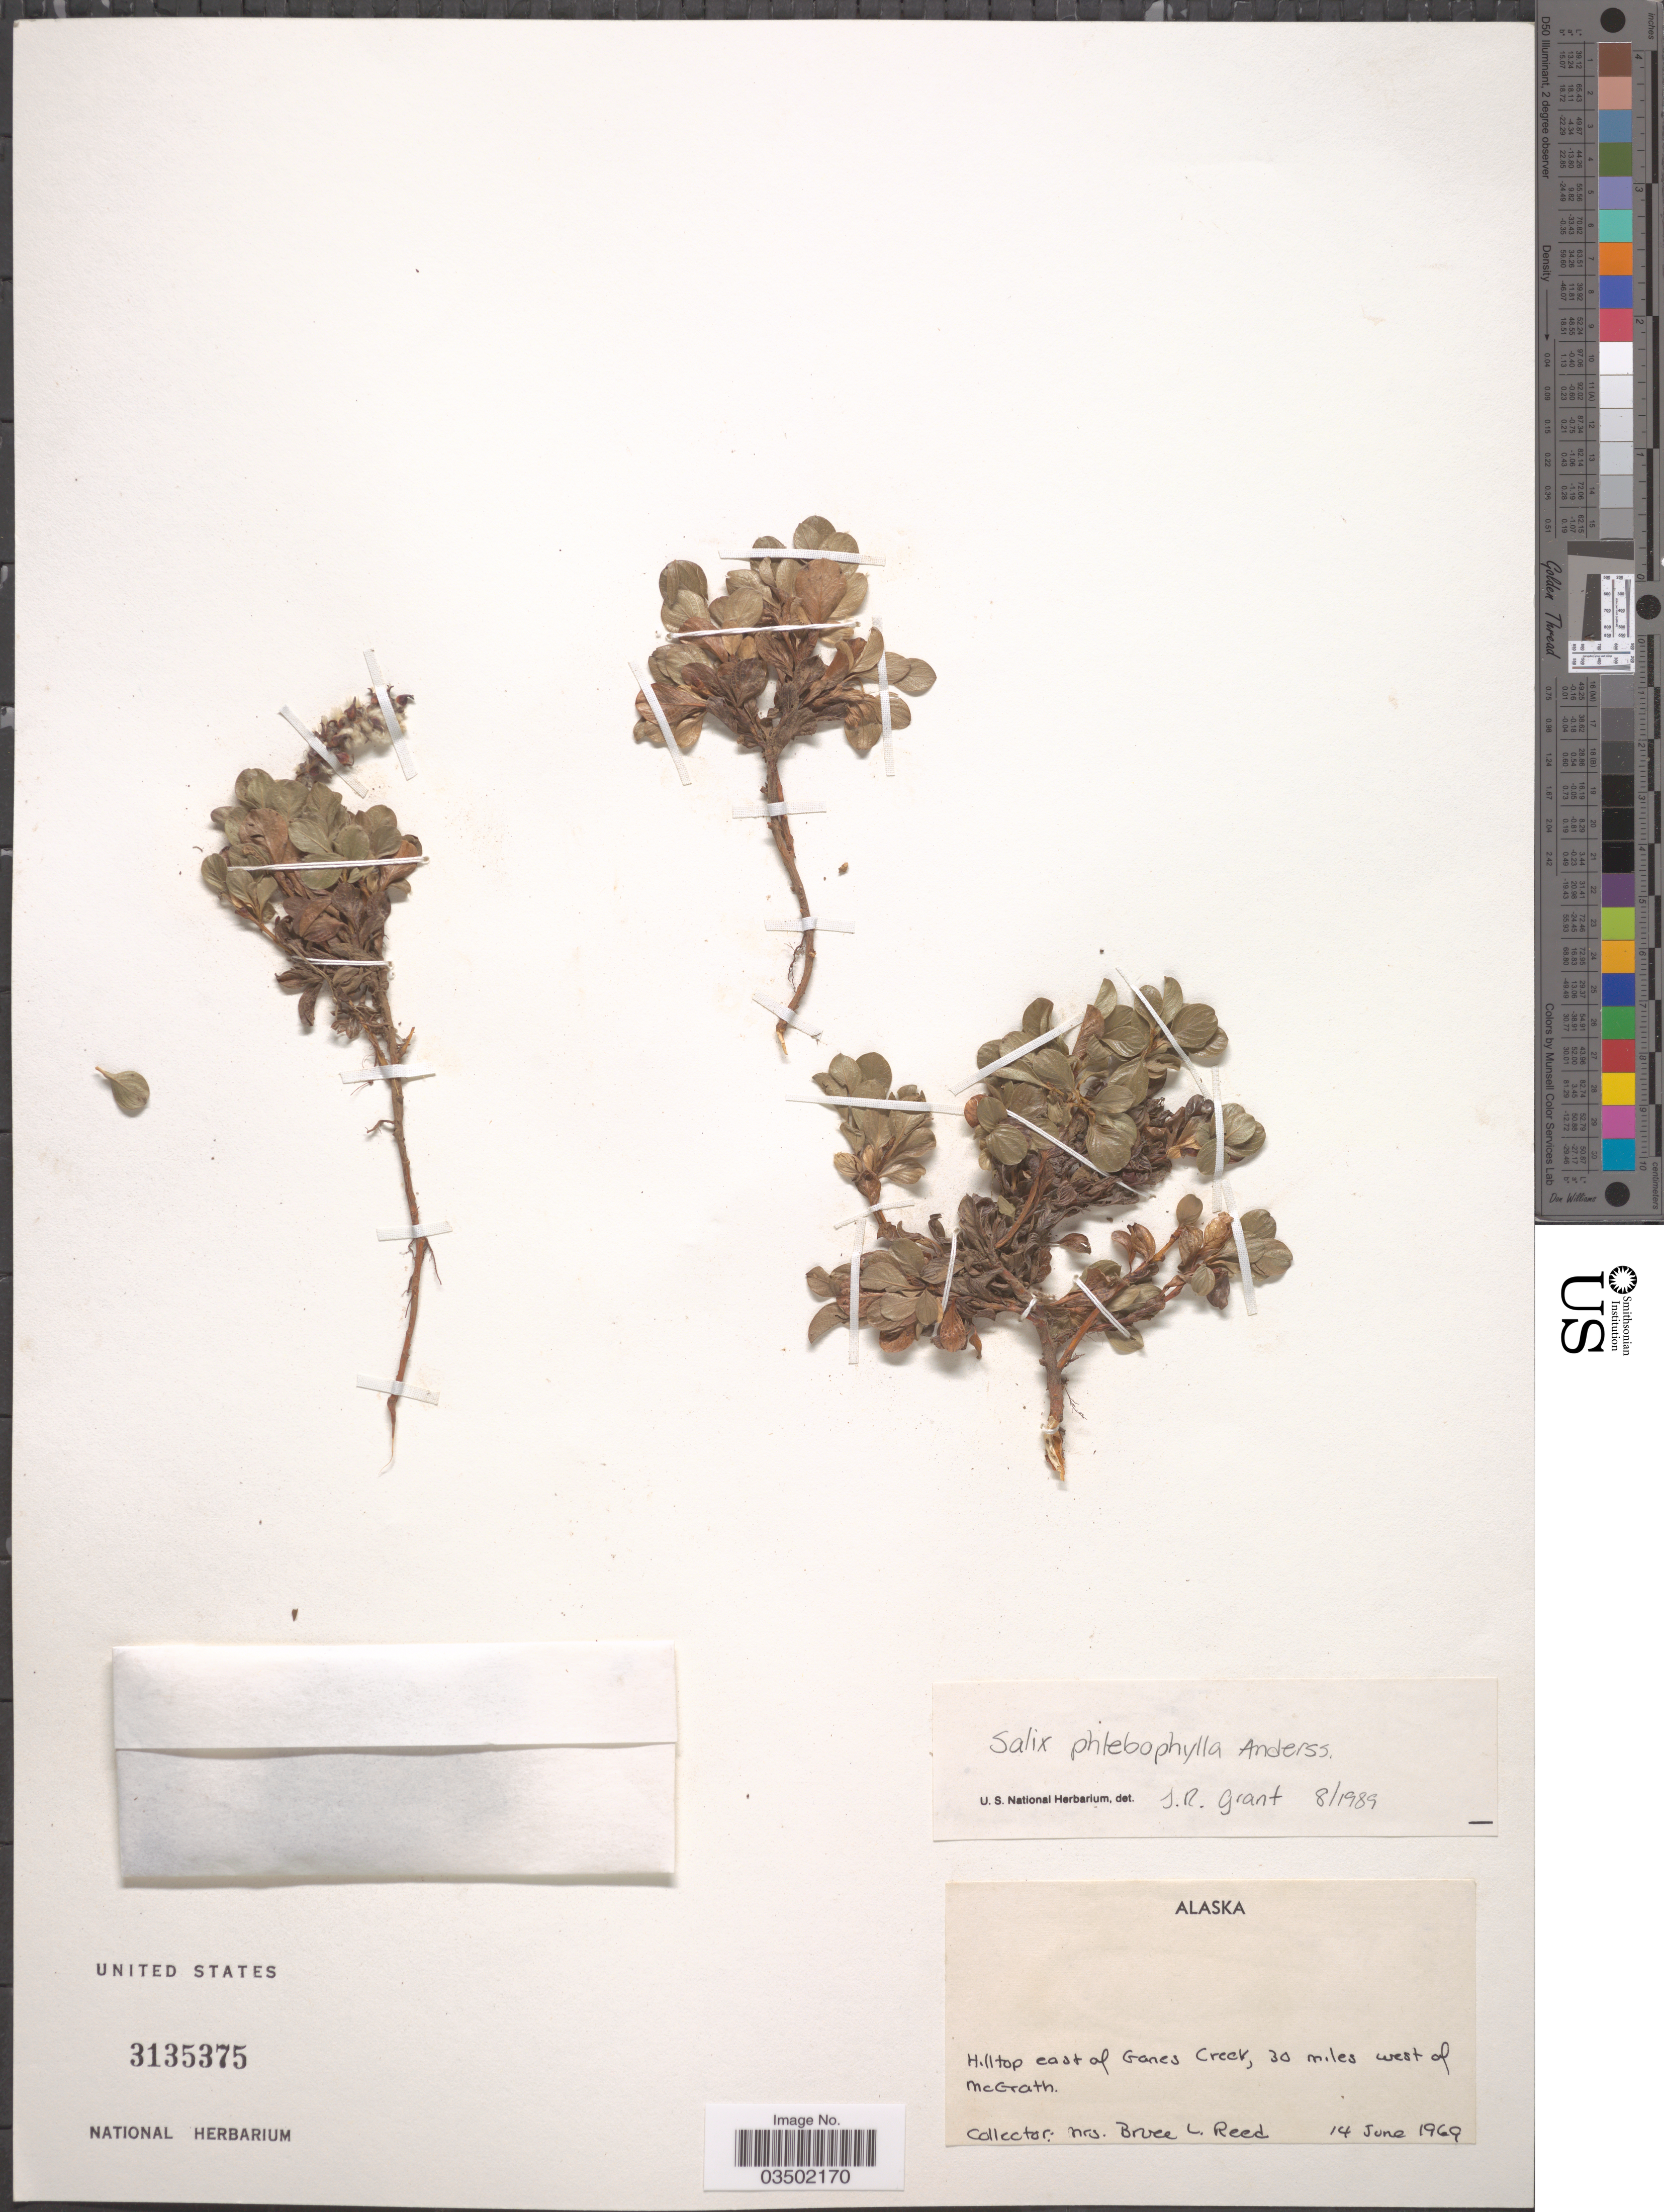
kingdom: Plantae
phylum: Tracheophyta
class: Magnoliopsida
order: Malpighiales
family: Salicaceae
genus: Salix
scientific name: Salix phlebophylla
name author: Andersson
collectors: B. Reed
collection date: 1969-06-14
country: United States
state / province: Alaska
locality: Hilltop east of Ganes Creek, 30 miles west of McGrath.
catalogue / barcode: US 3135375